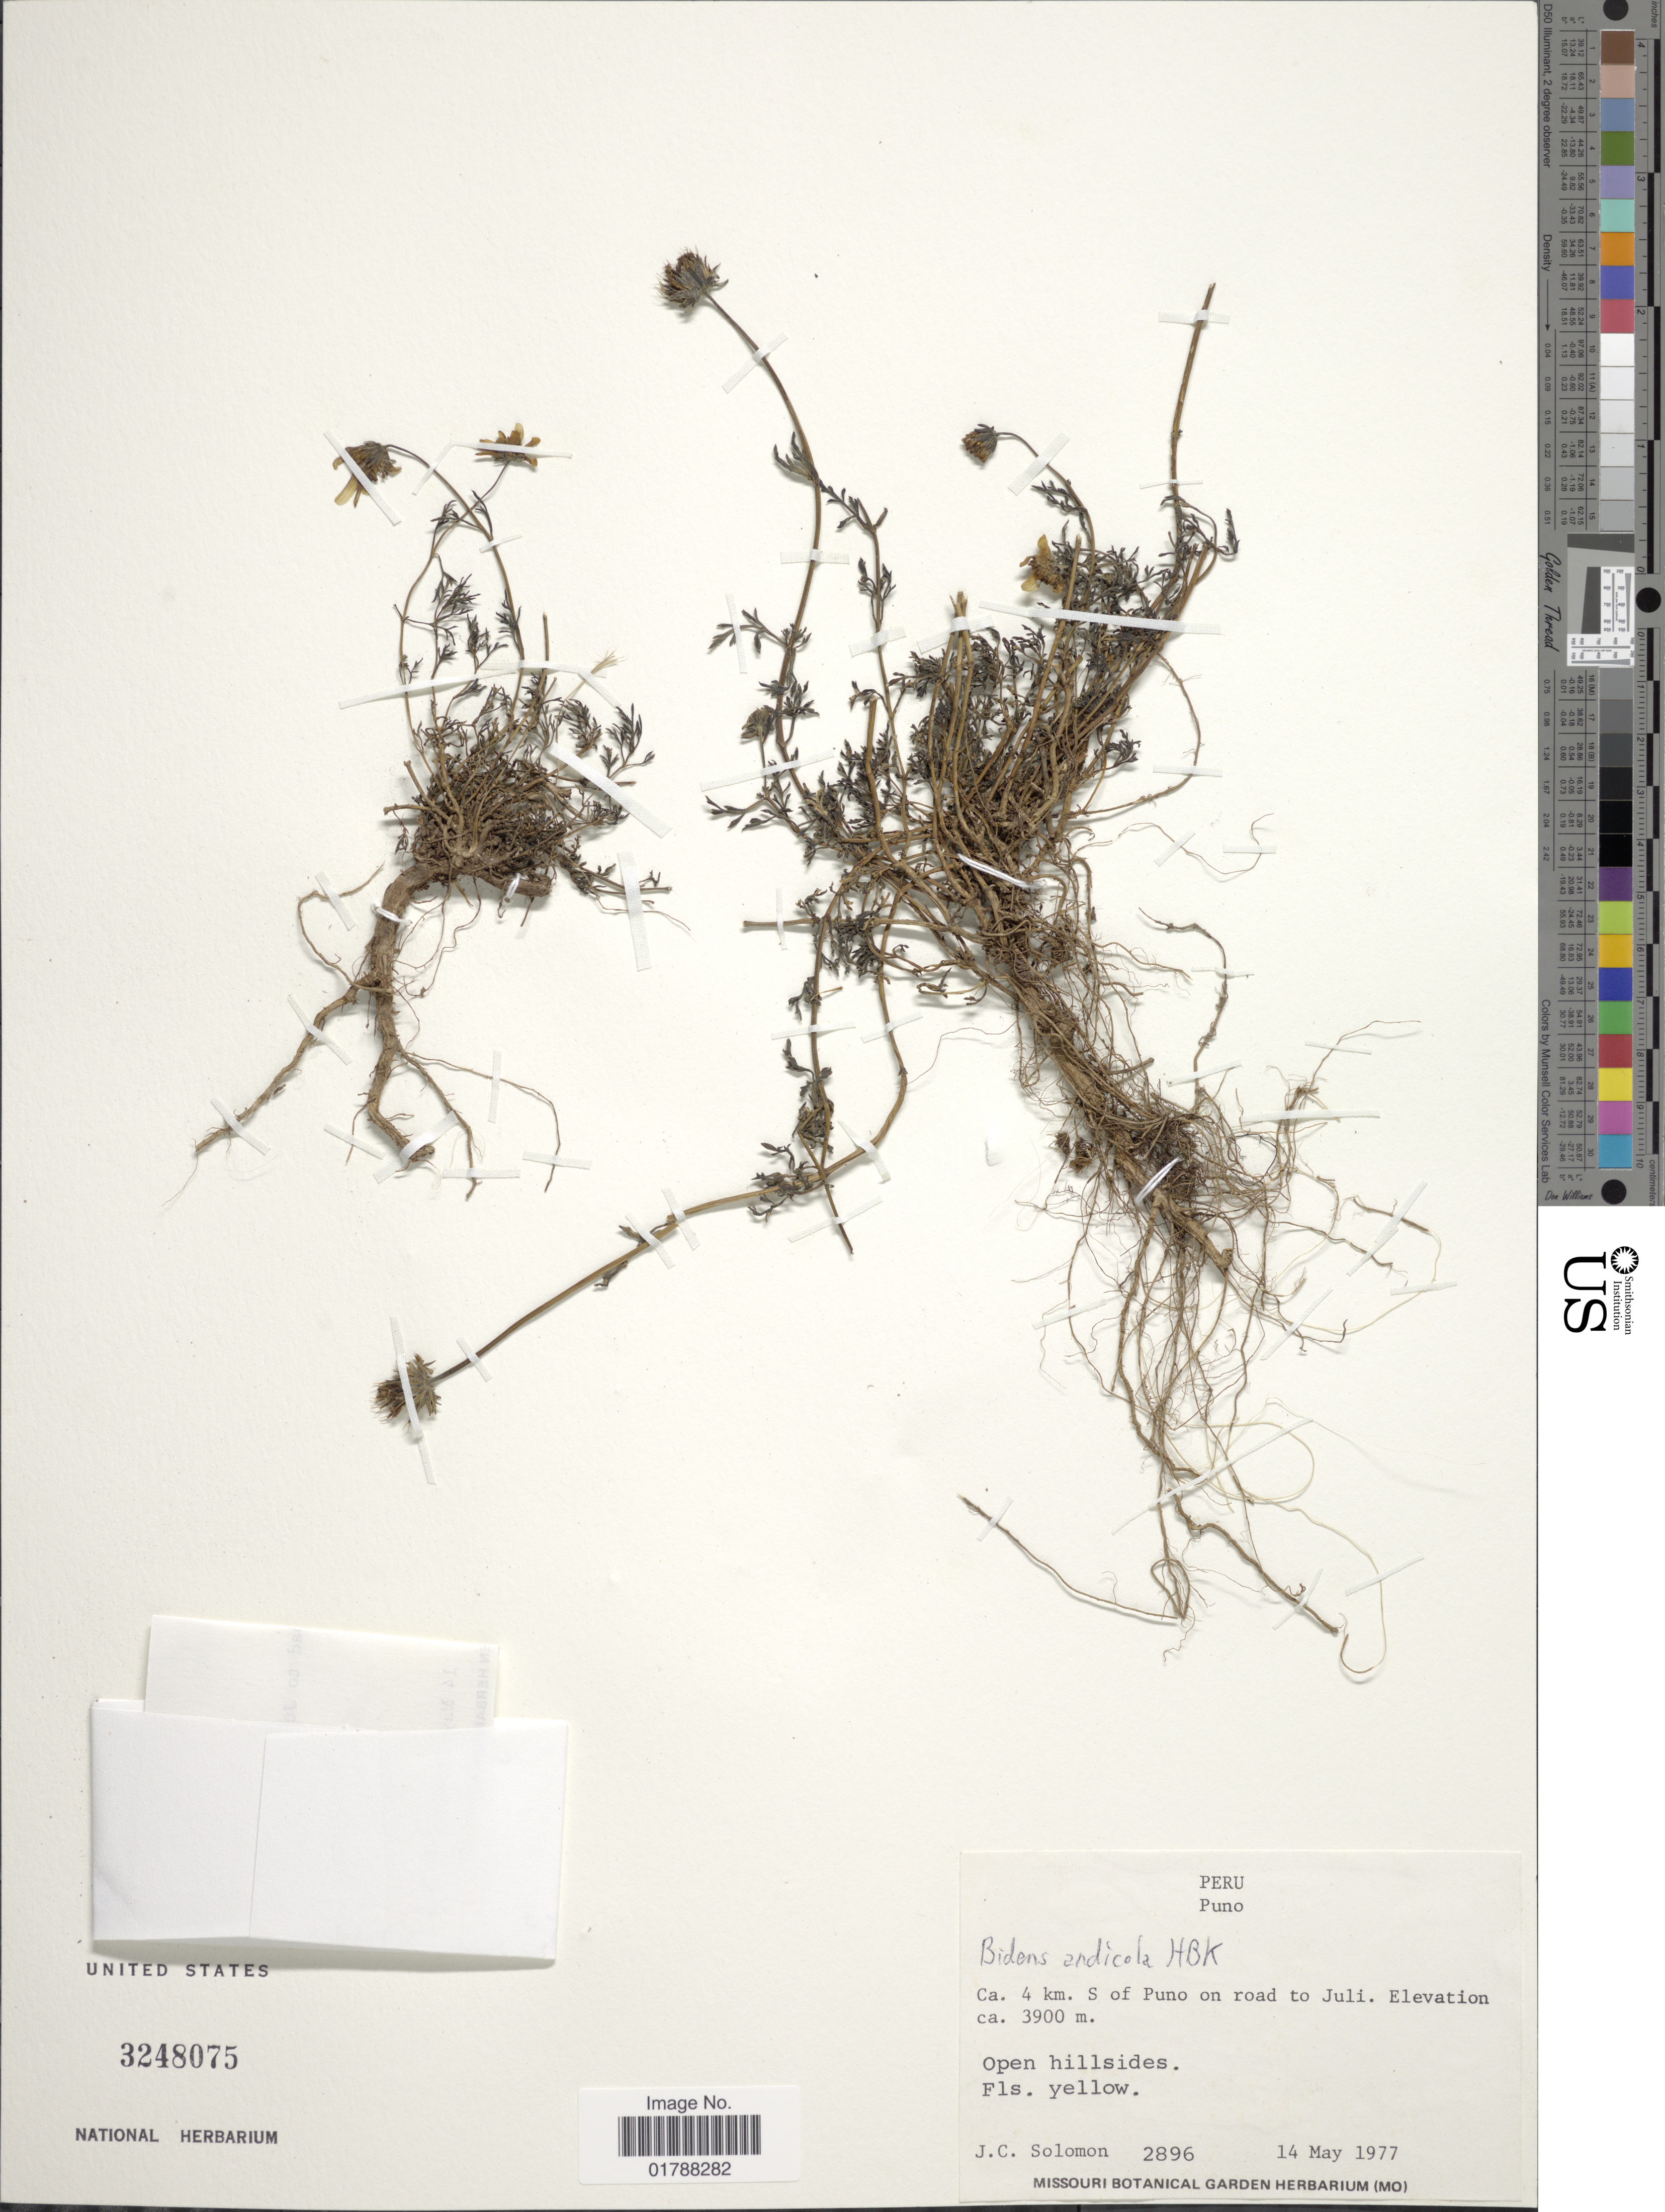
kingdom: Plantae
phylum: Tracheophyta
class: Magnoliopsida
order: Asterales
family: Asteraceae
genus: Bidens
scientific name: Bidens andicola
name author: Kunth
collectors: J. C. Solomon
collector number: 2896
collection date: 1977-05-14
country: Peru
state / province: Puno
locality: Ca. 4 km. S of Puno on road to Juli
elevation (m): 3900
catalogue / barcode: US 3248075